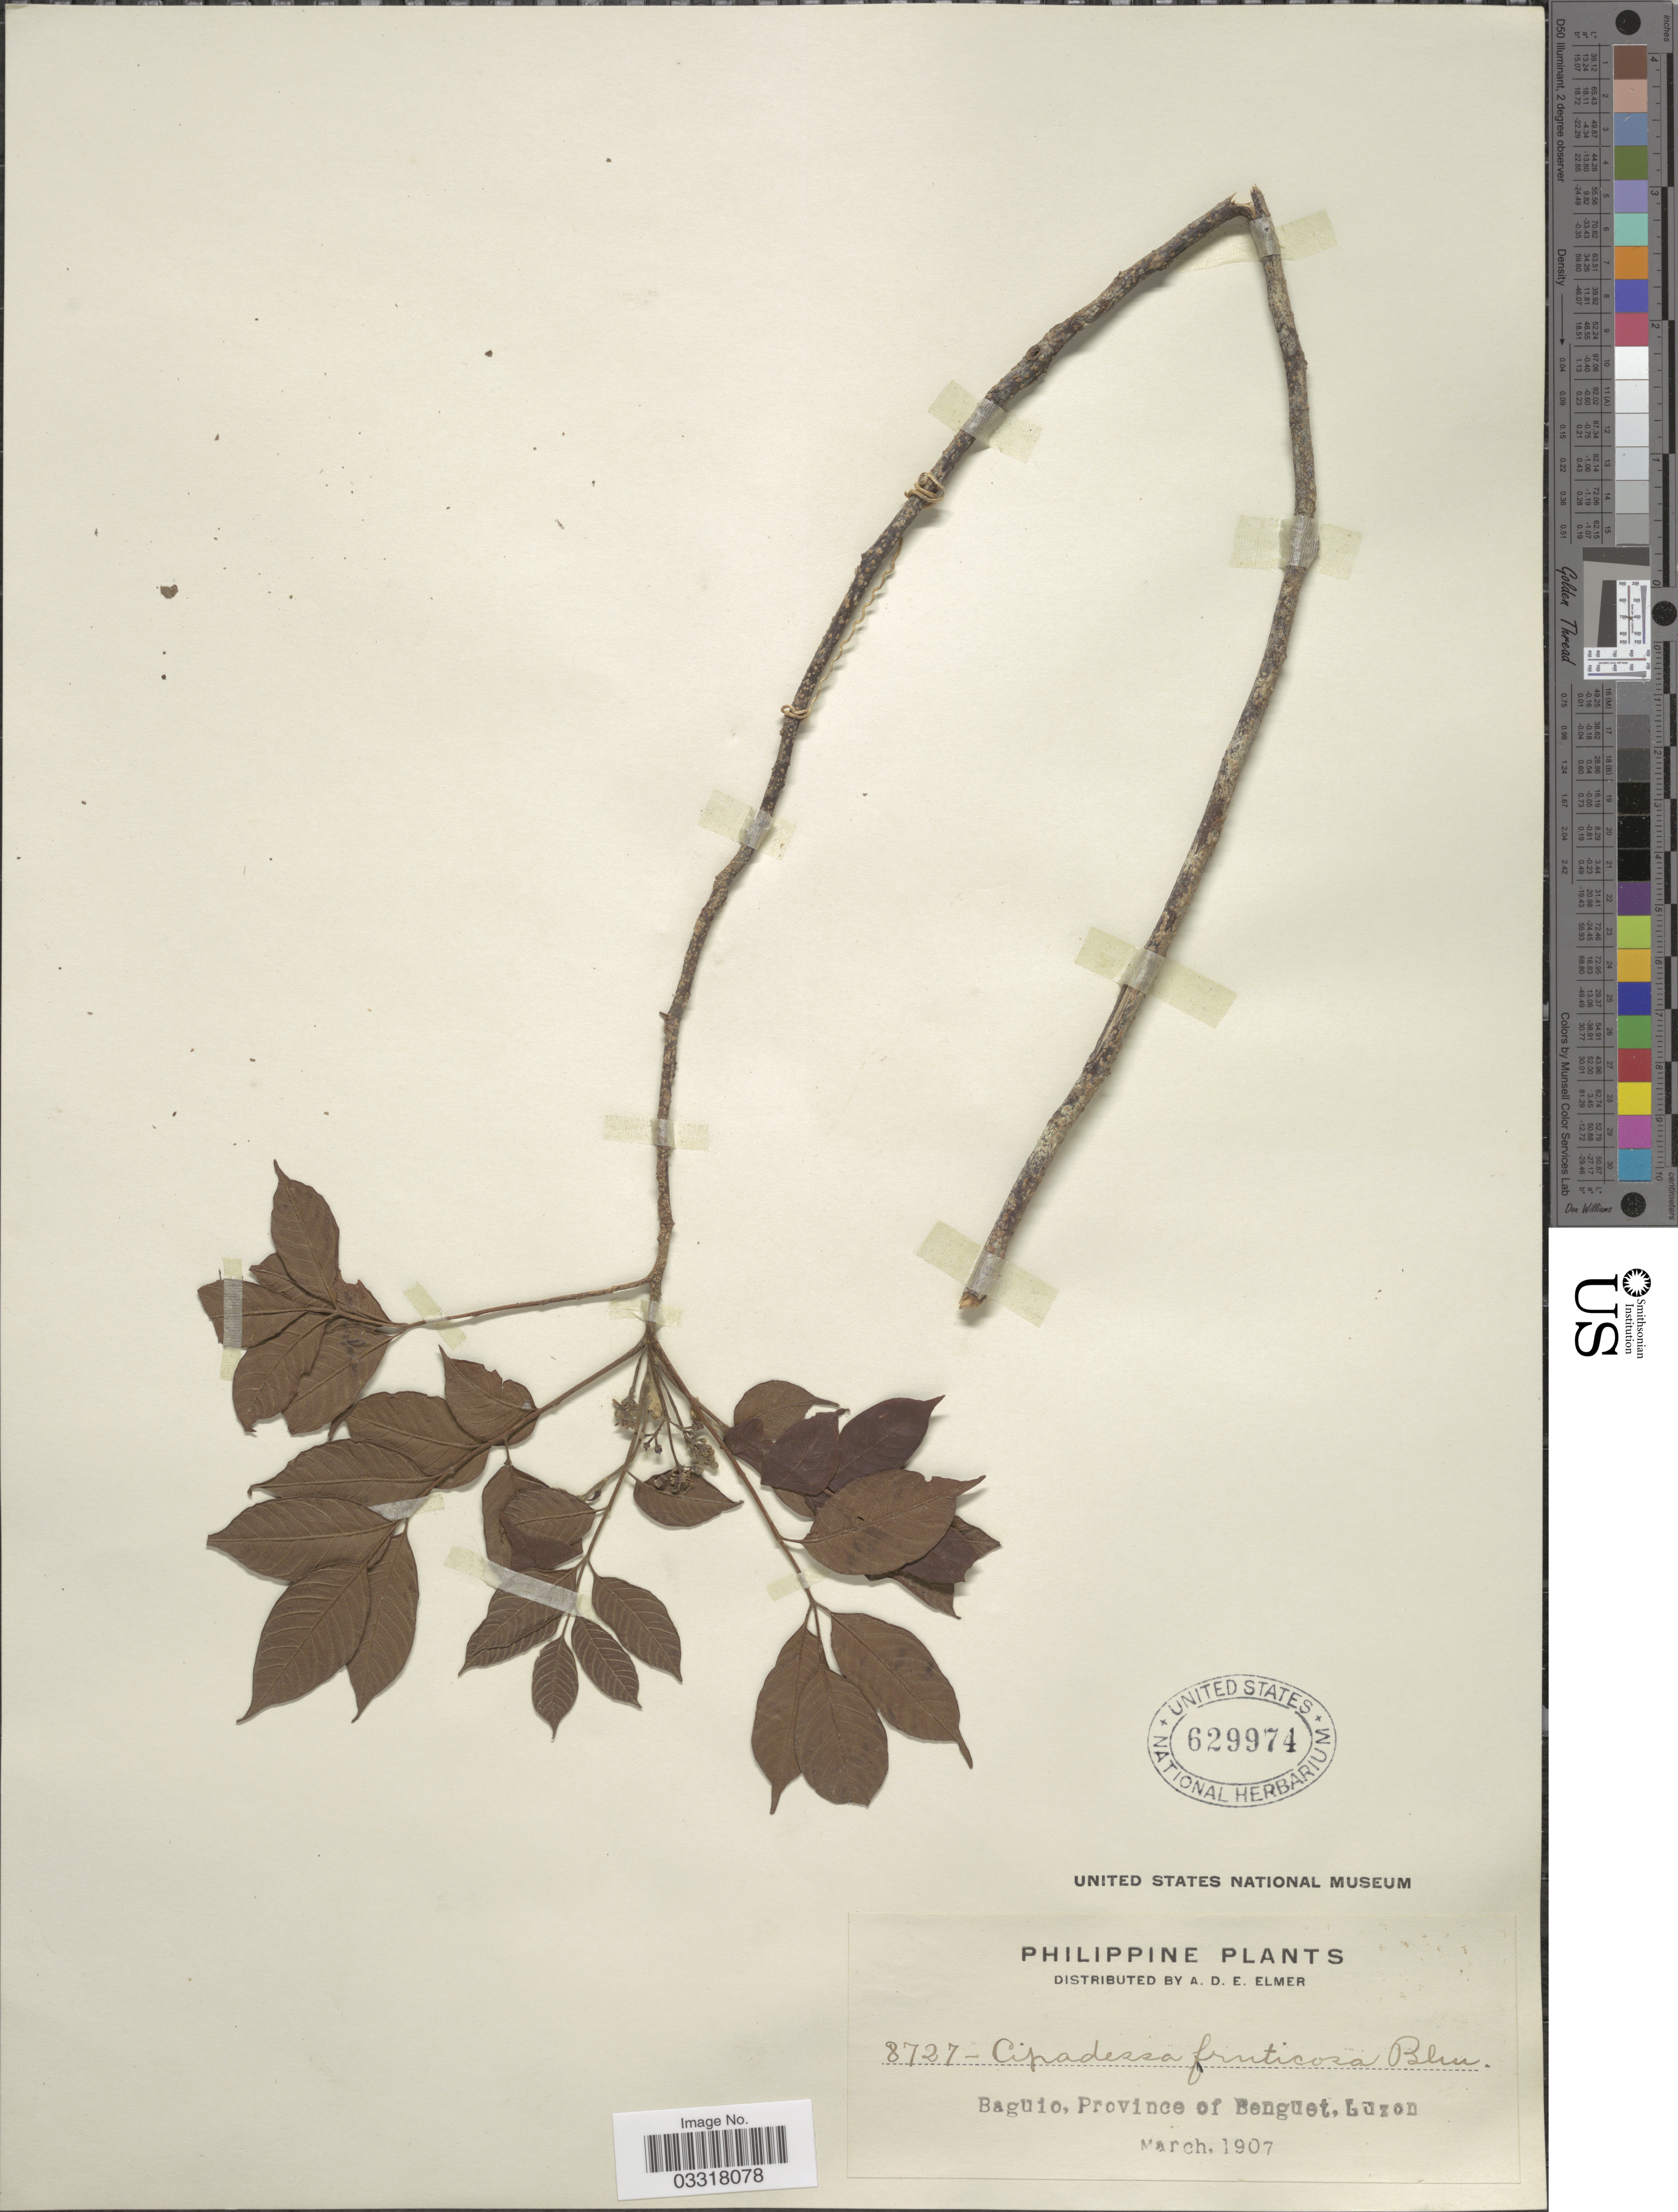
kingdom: Plantae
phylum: Tracheophyta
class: Magnoliopsida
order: Sapindales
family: Meliaceae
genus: Cipadessa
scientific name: Cipadessa baccifera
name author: Miq.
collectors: A. D. E. Elmer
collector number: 8727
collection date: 1907-03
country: Philippines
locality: Baguio, Province of Benguet, Luzon.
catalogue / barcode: US 629974